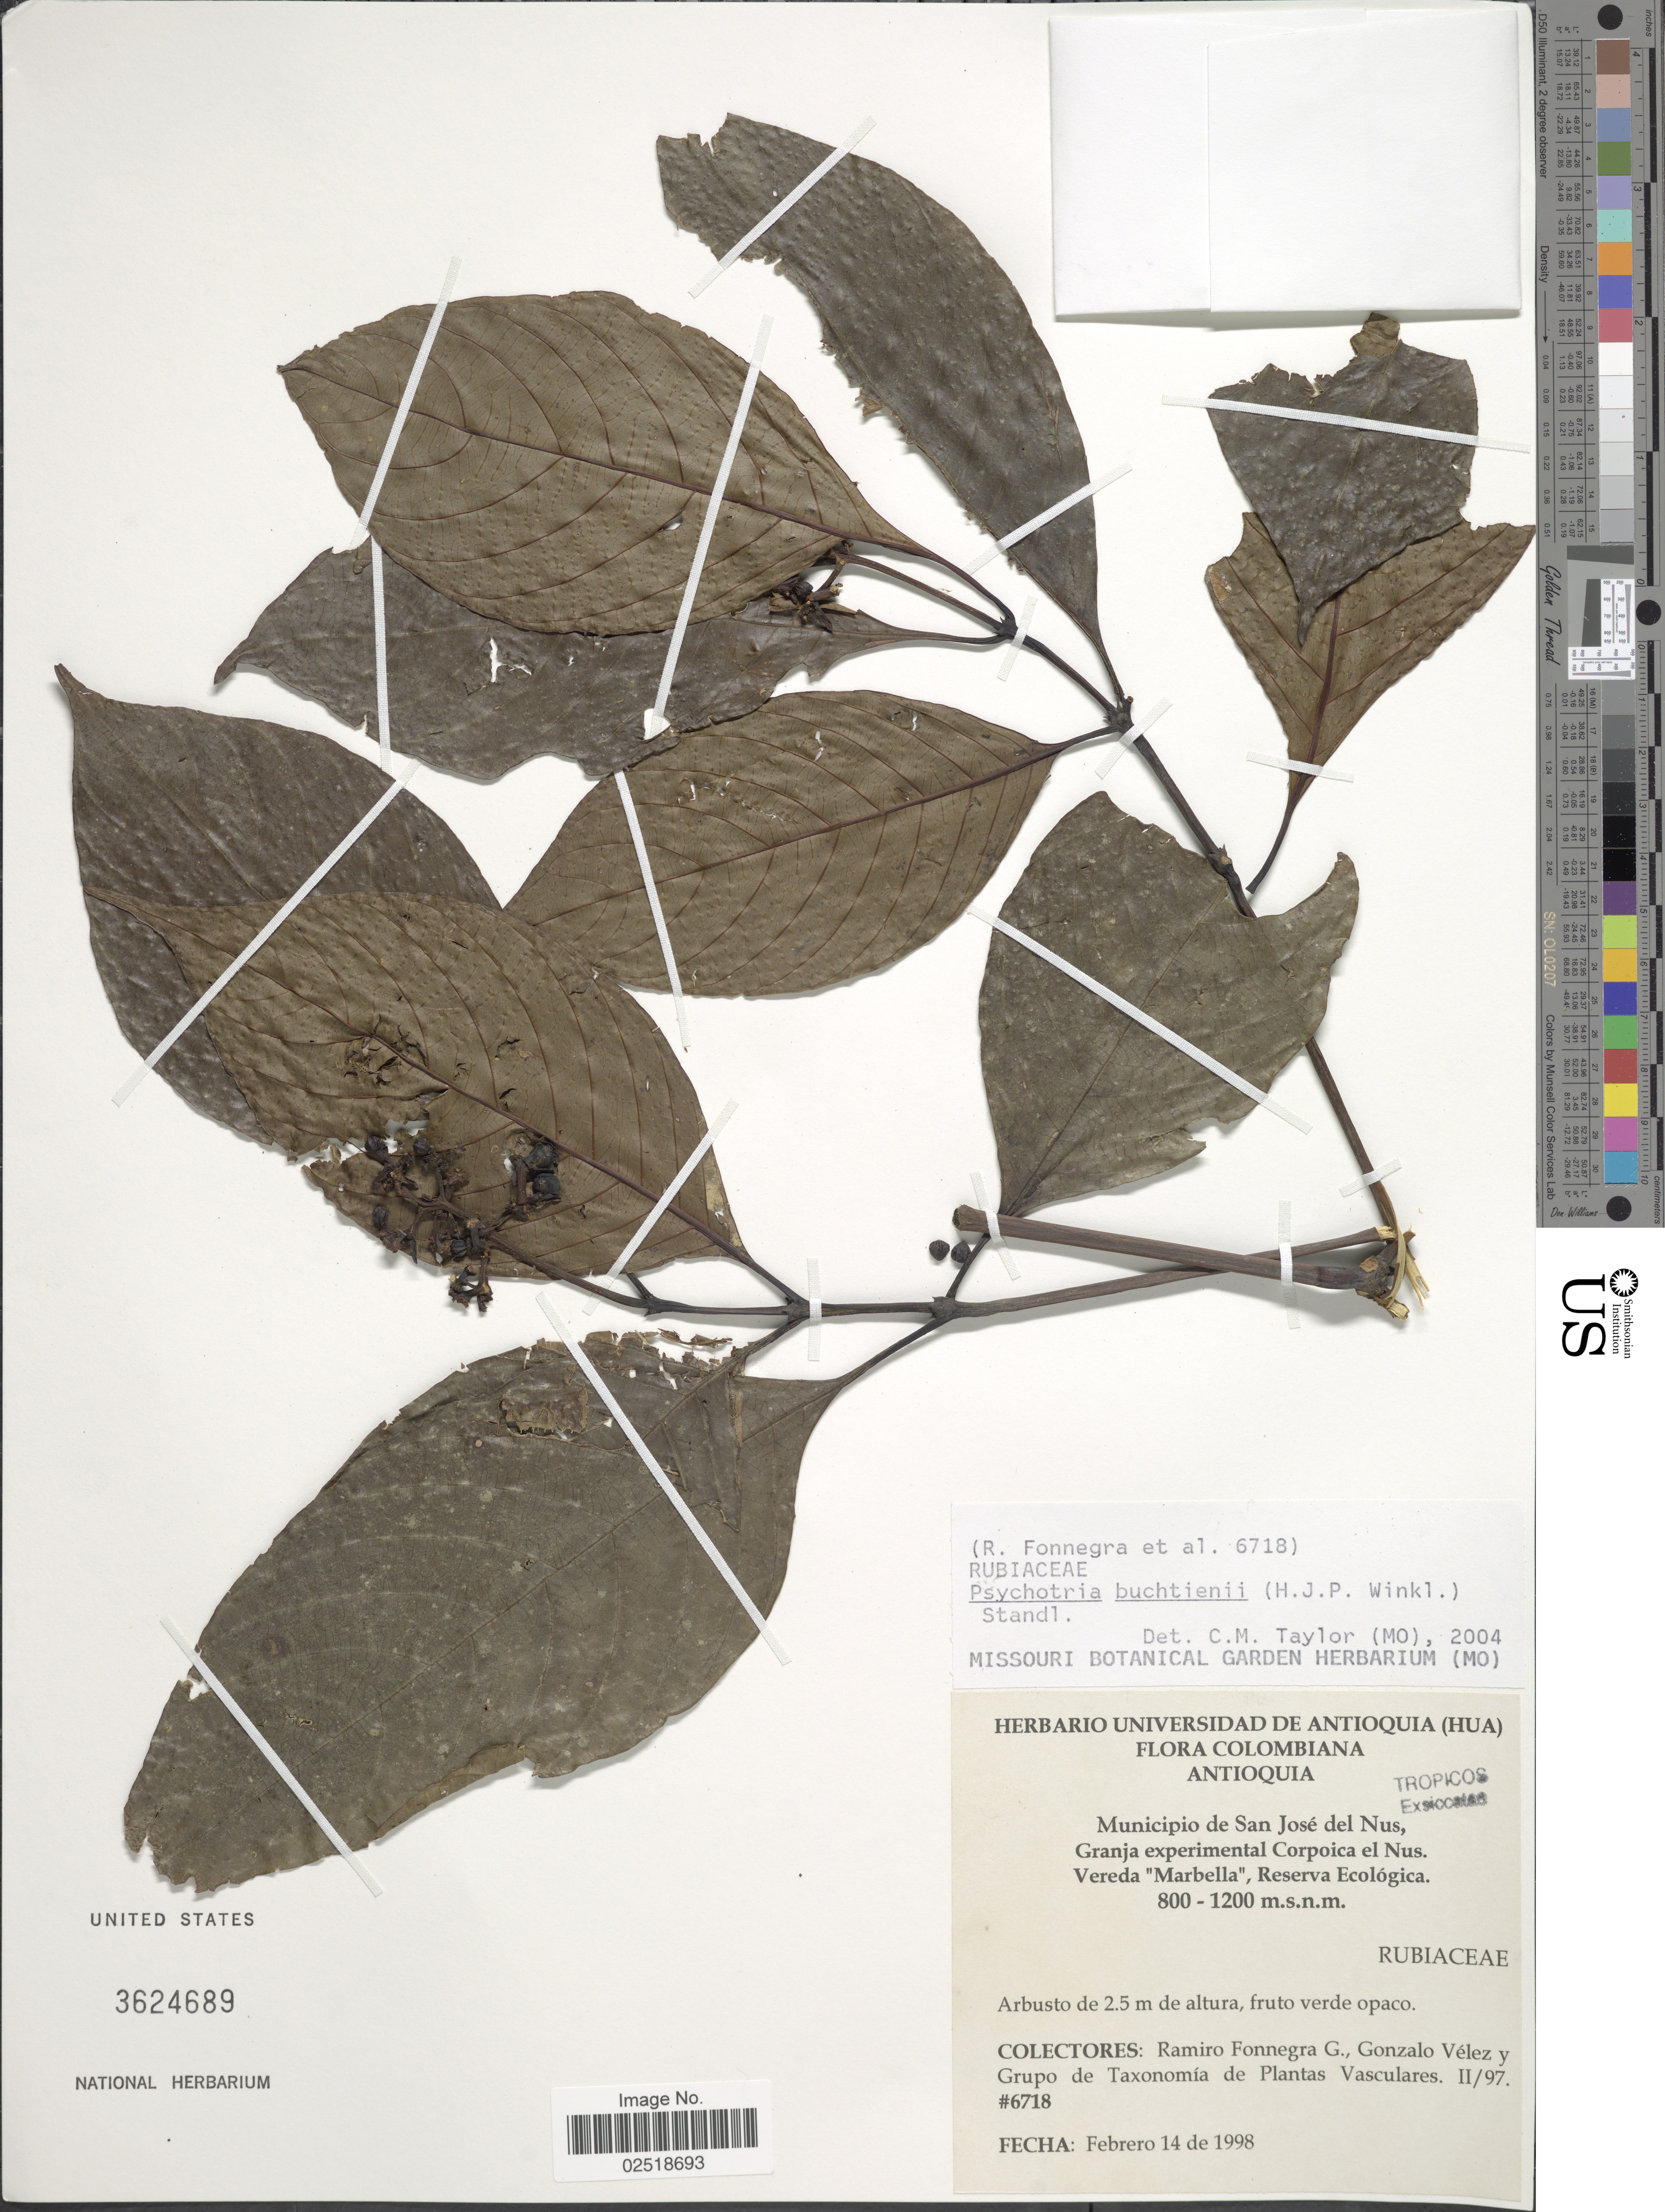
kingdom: Plantae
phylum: Tracheophyta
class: Magnoliopsida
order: Gentianales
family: Rubiaceae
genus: Psychotria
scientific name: Psychotria buchtienii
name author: (H.J.P. Winkl.) Standl.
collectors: R. Fonnegra G., G. Velez & Grupo de Taxonomía de Plantas Vasculares II/97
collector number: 6718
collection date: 1998-02-14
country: Colombia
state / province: Antioquia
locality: Municipio de San José del Nus, Granja experimental Corpoica el nus Vereda 'Marbella', Reserva Ecológica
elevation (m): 800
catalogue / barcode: US 3624689